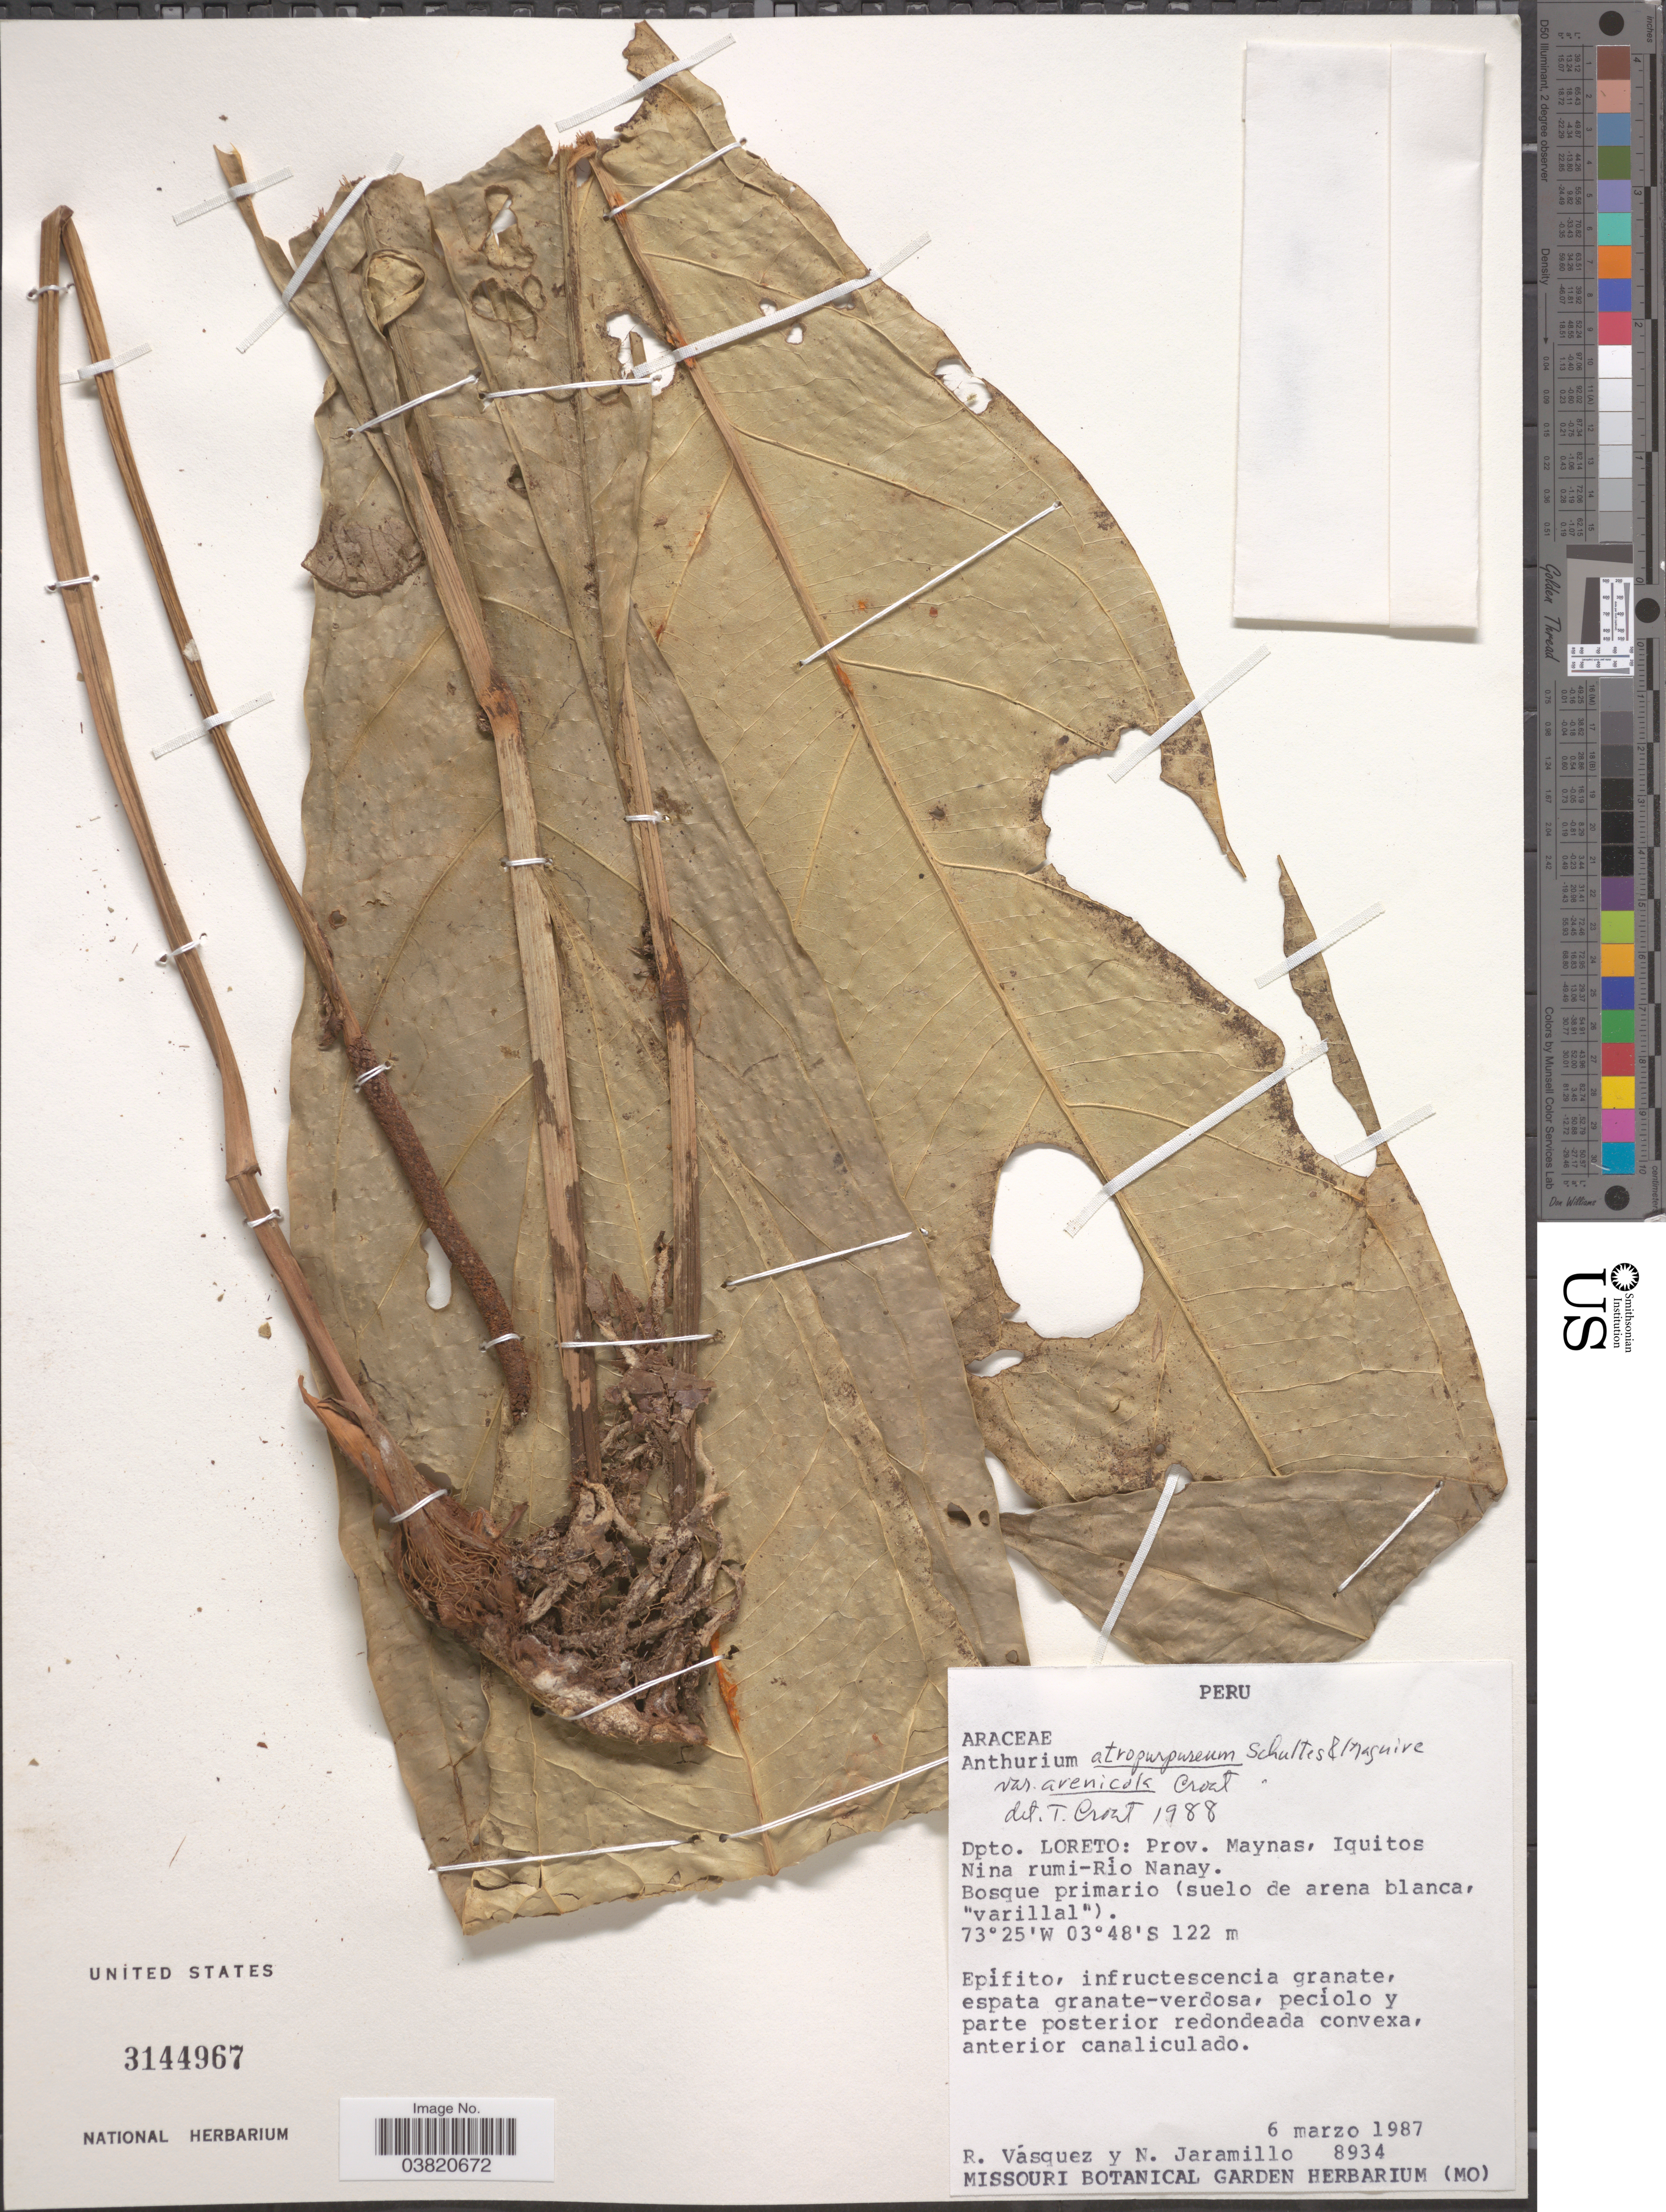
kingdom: Plantae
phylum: Tracheophyta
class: Liliopsida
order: Alismatales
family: Araceae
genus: Anthurium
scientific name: Anthurium atropurpureum var. arenicola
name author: Croat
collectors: R. Vásquez & N. Jaramillo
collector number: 8934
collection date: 1987-03-06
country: Peru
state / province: Loreto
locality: Dpto. Loreto: Prov. Maynas, Iquitos Nina rumi-Río Nanay.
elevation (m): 122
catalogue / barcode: US 3144967